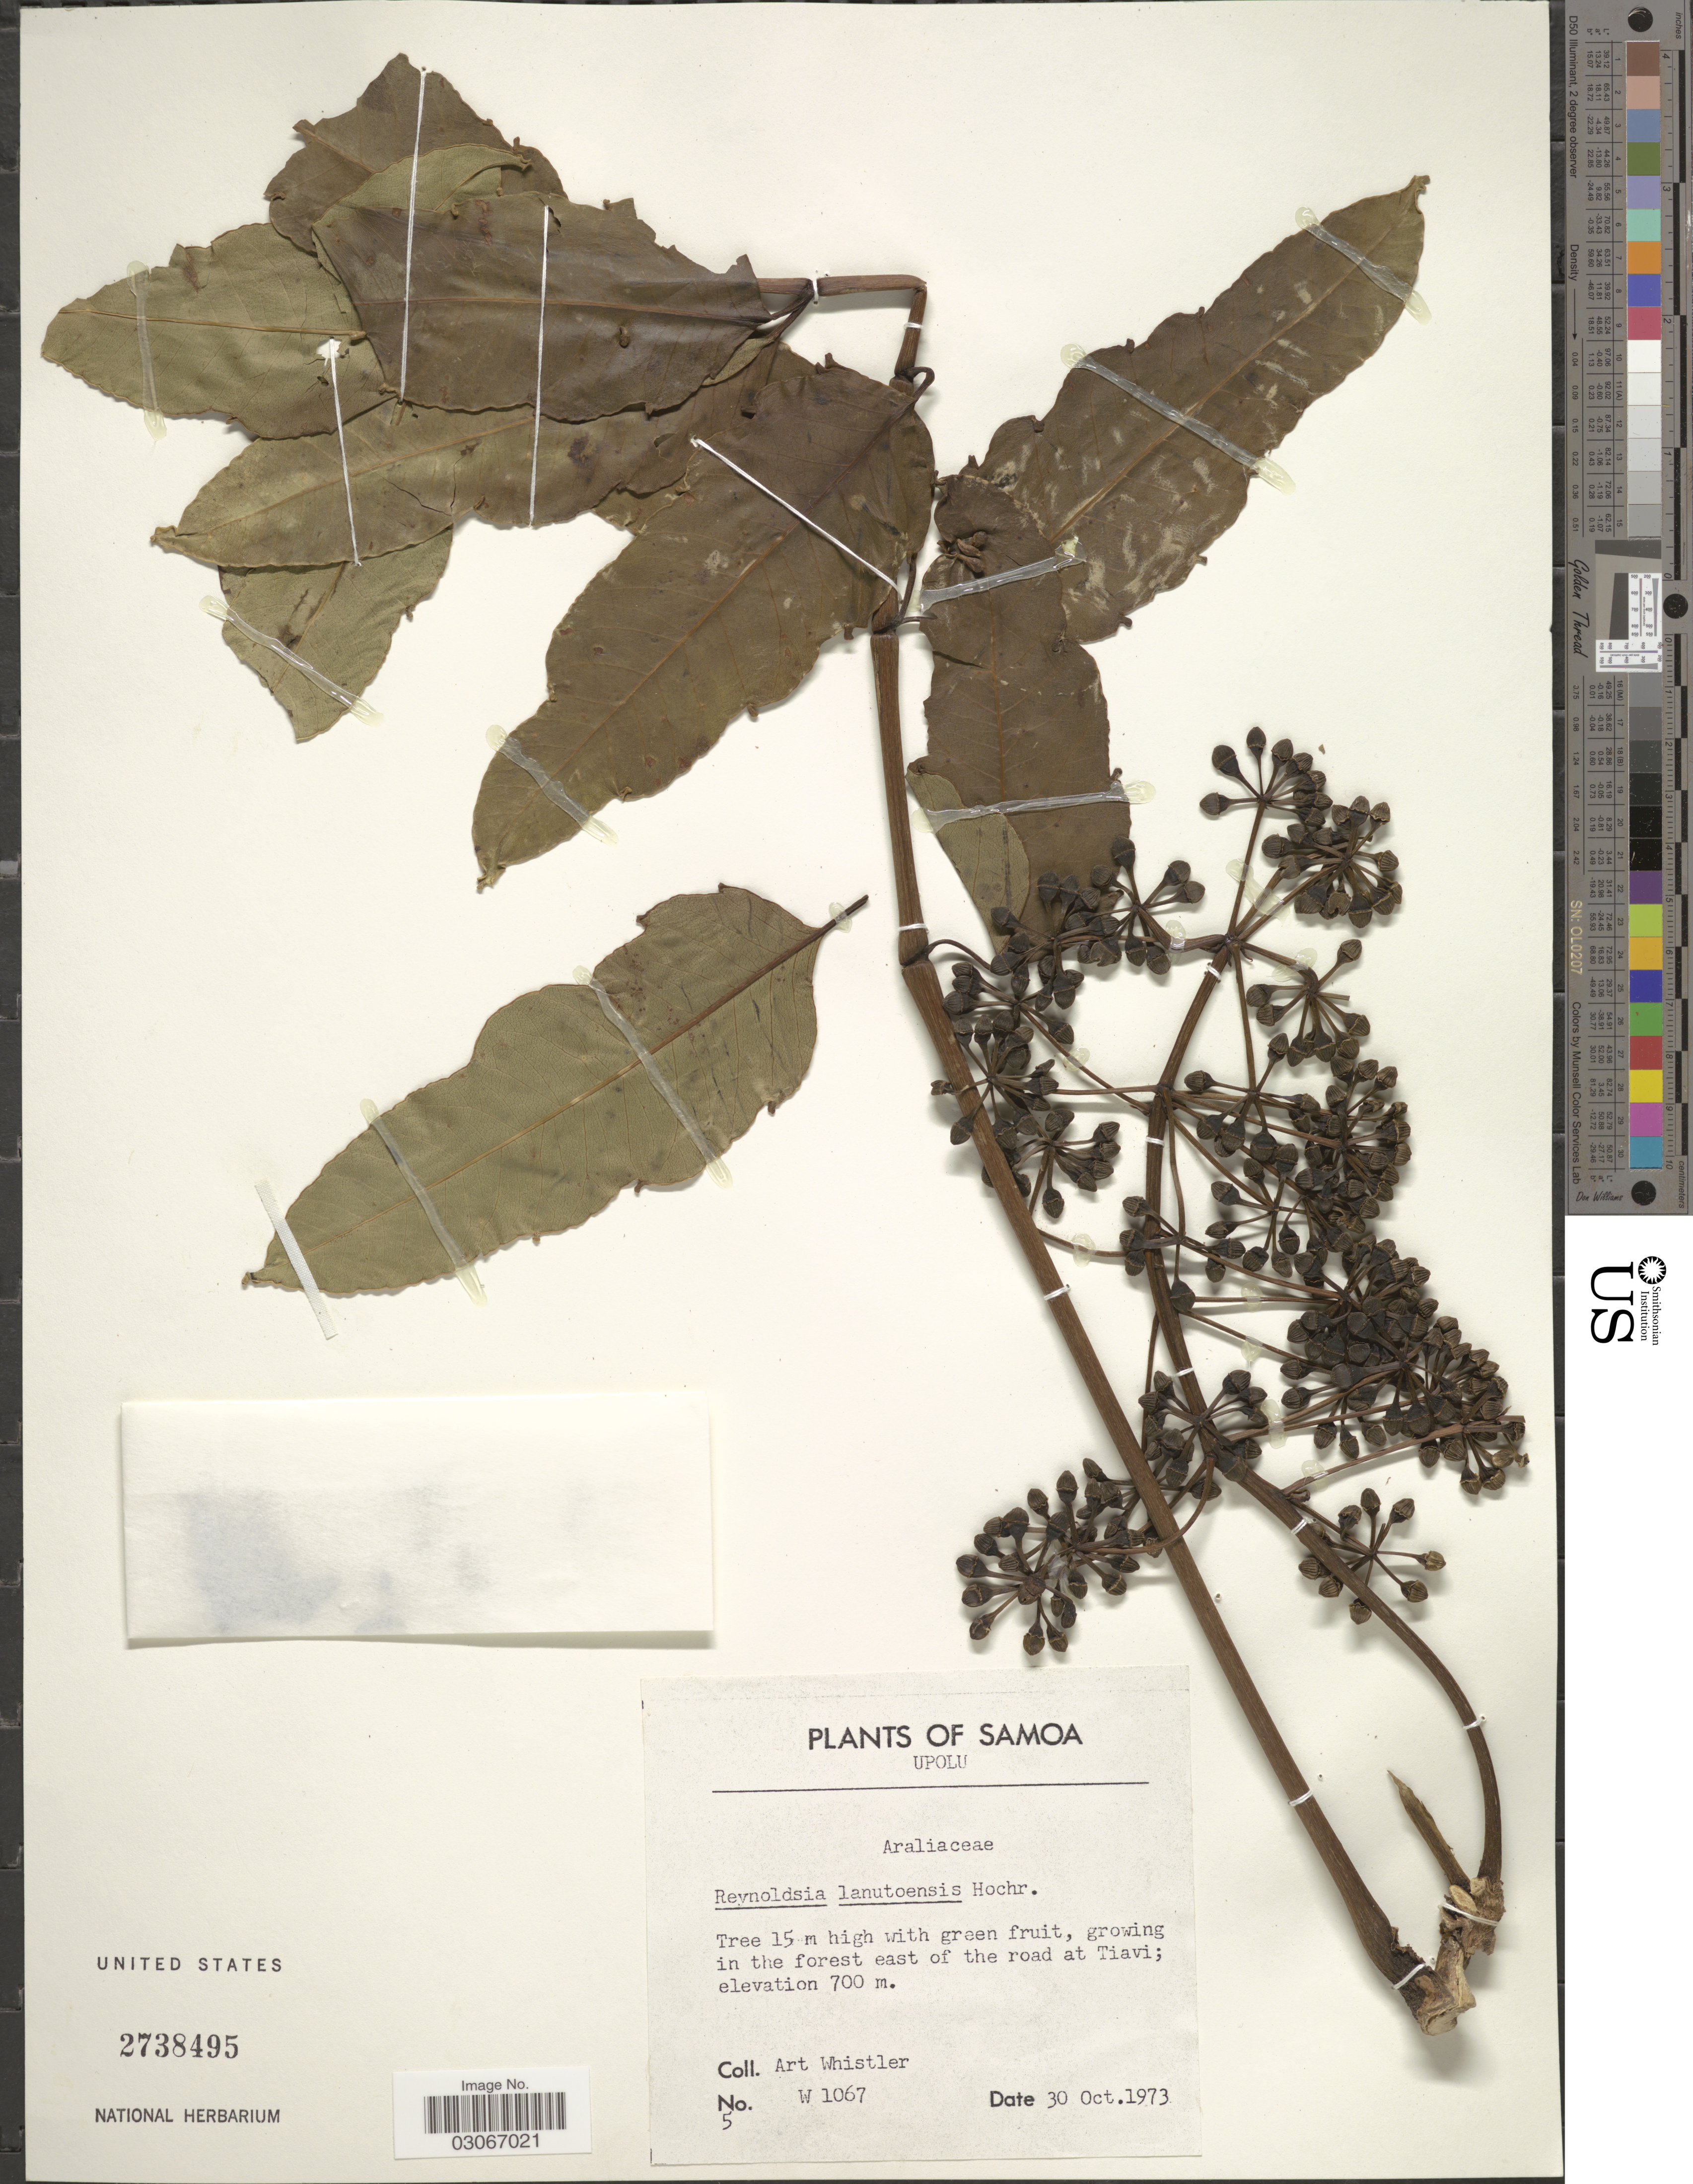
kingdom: Plantae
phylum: Tracheophyta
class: Magnoliopsida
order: Apiales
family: Araliaceae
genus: Polyscias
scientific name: Polyscias lanutoensis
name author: (Hochr.) Lowry & G. M. Plunkett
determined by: Wagner, W. L., (BOT), Smithsonian Institution - National Museum of Natural History (UNITED STATES)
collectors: A. Whistler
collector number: W1067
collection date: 1973-10-30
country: Samoa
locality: Samoa. Upolu. In the forest east of the road at Tiavi.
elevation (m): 700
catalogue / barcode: US 2738495